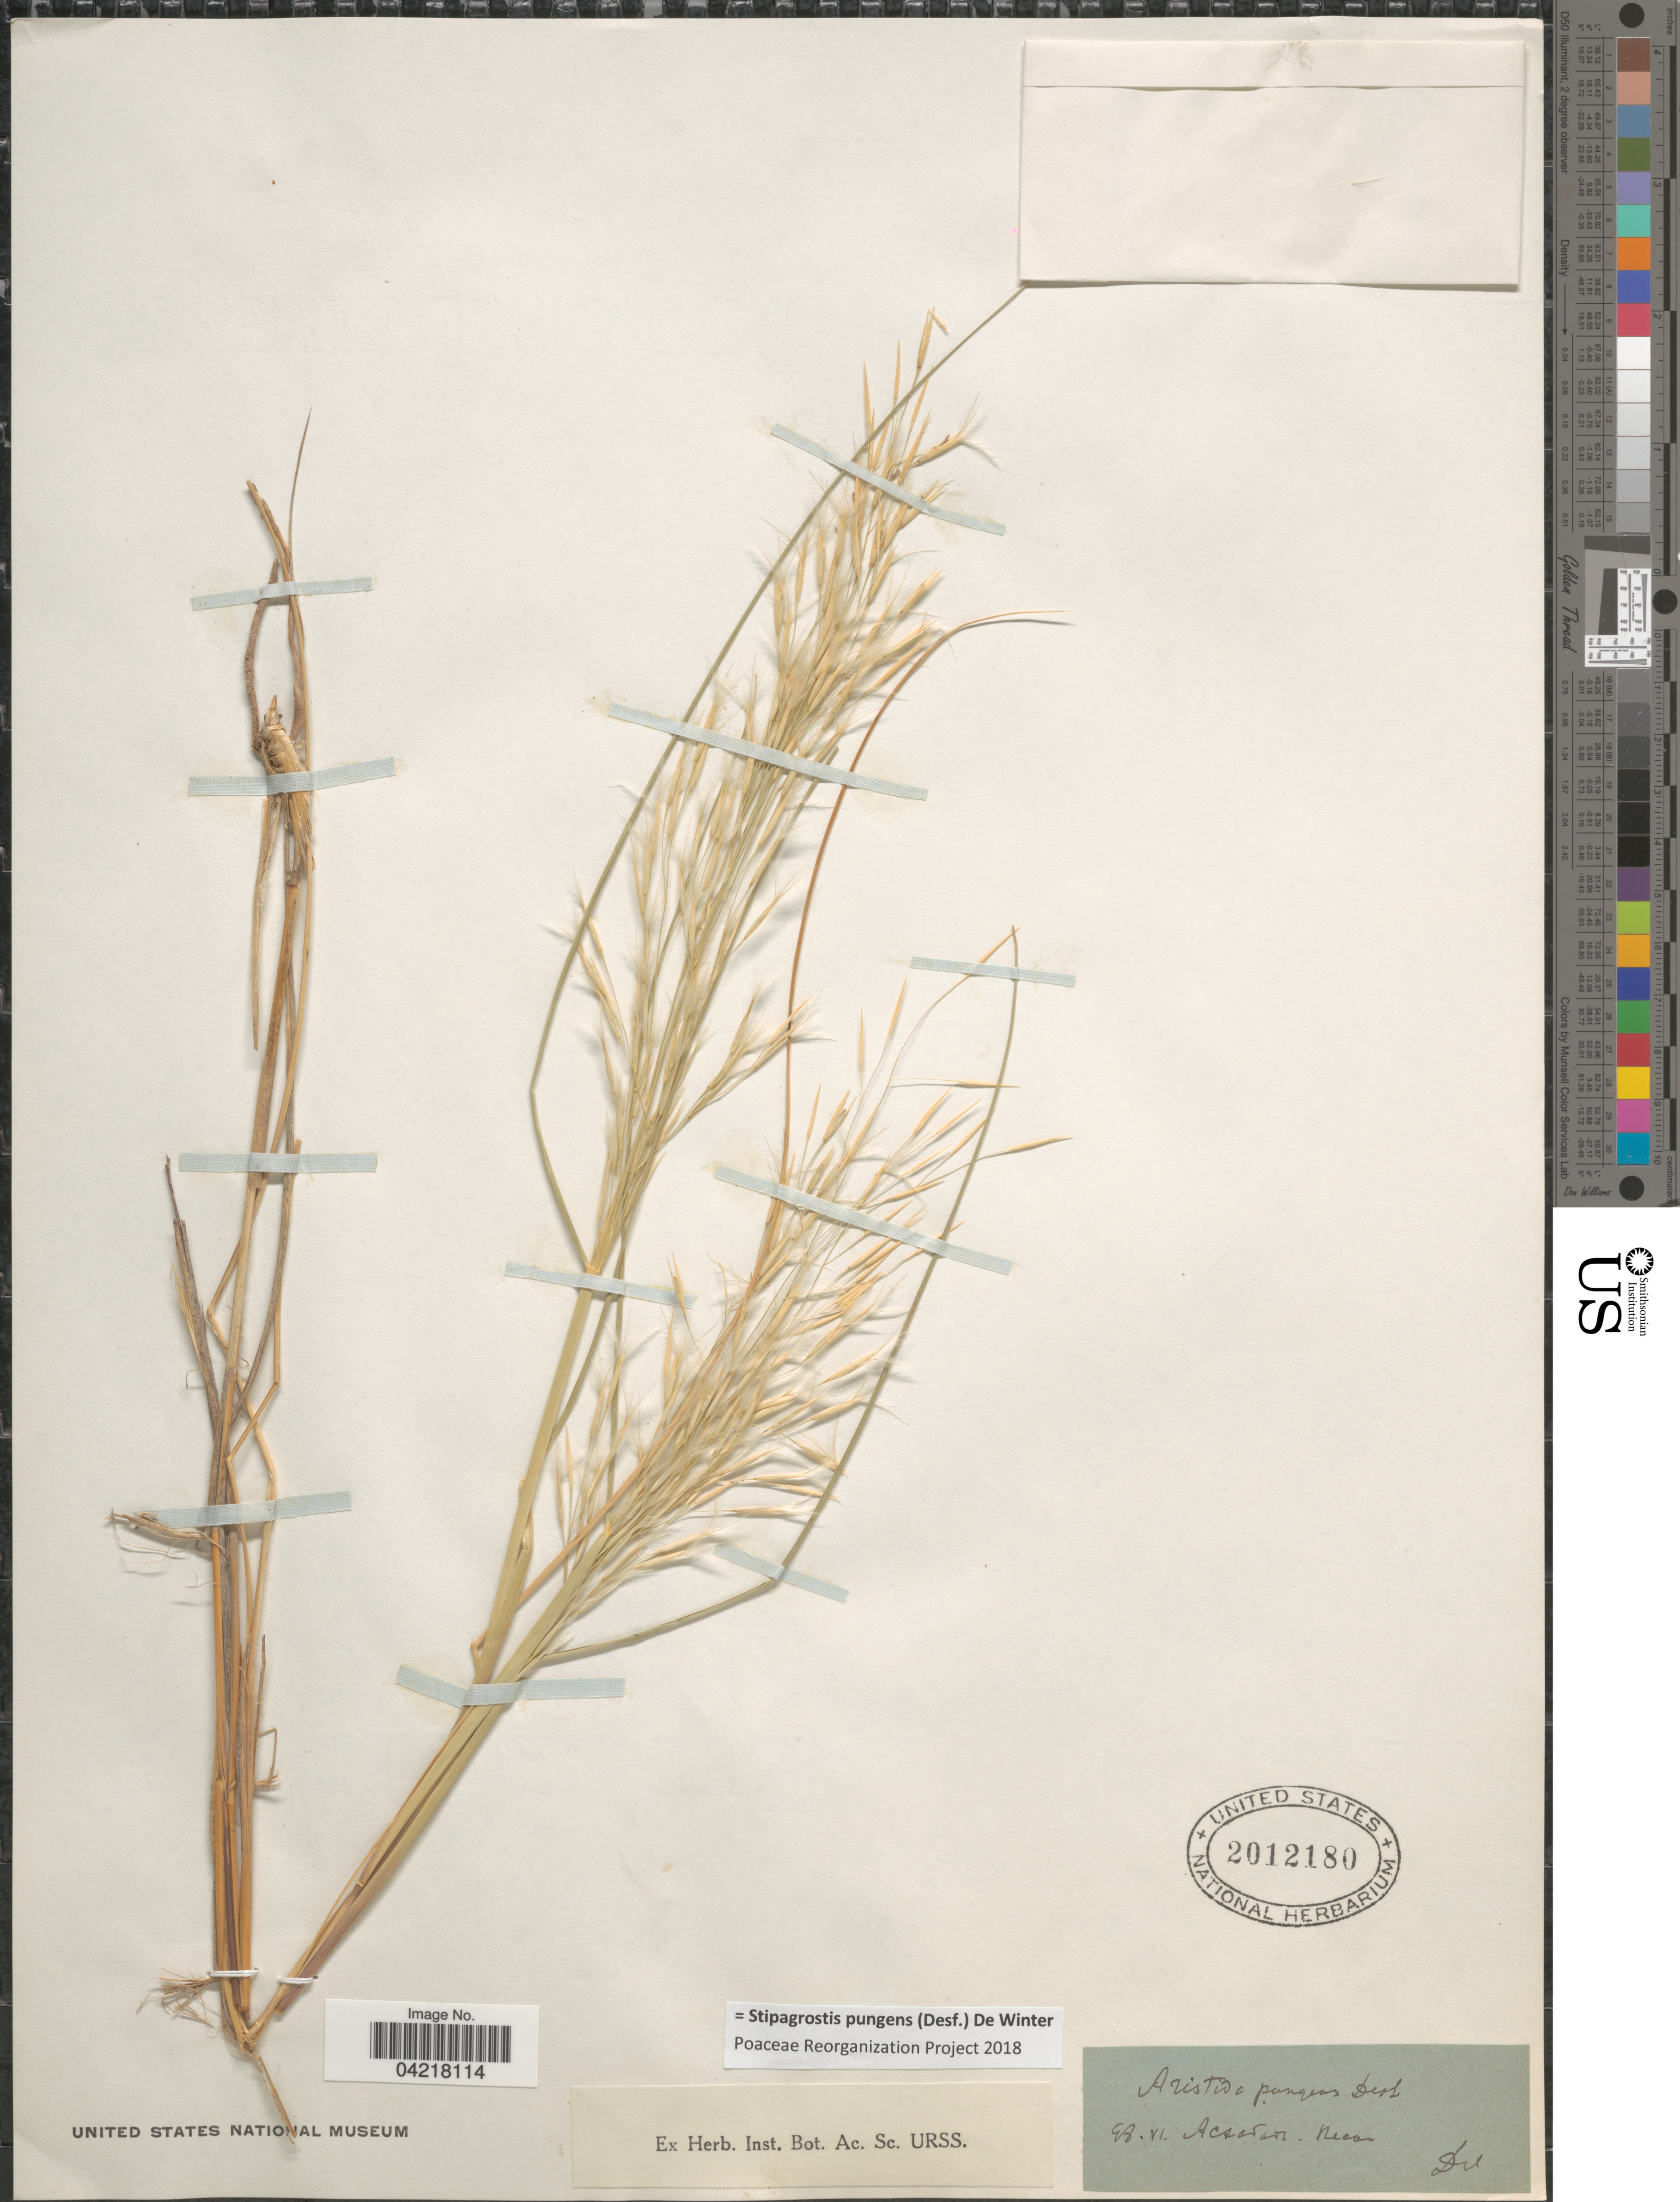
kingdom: Plantae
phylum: Tracheophyta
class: Liliopsida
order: Poales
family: Poaceae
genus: Stipagrostis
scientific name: Stipagrostis pungens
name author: (Desf.) De Winter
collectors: Del.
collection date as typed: Transcribed d/m/y: /6/98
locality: Acsadadr. Necar.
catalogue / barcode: US 2012180